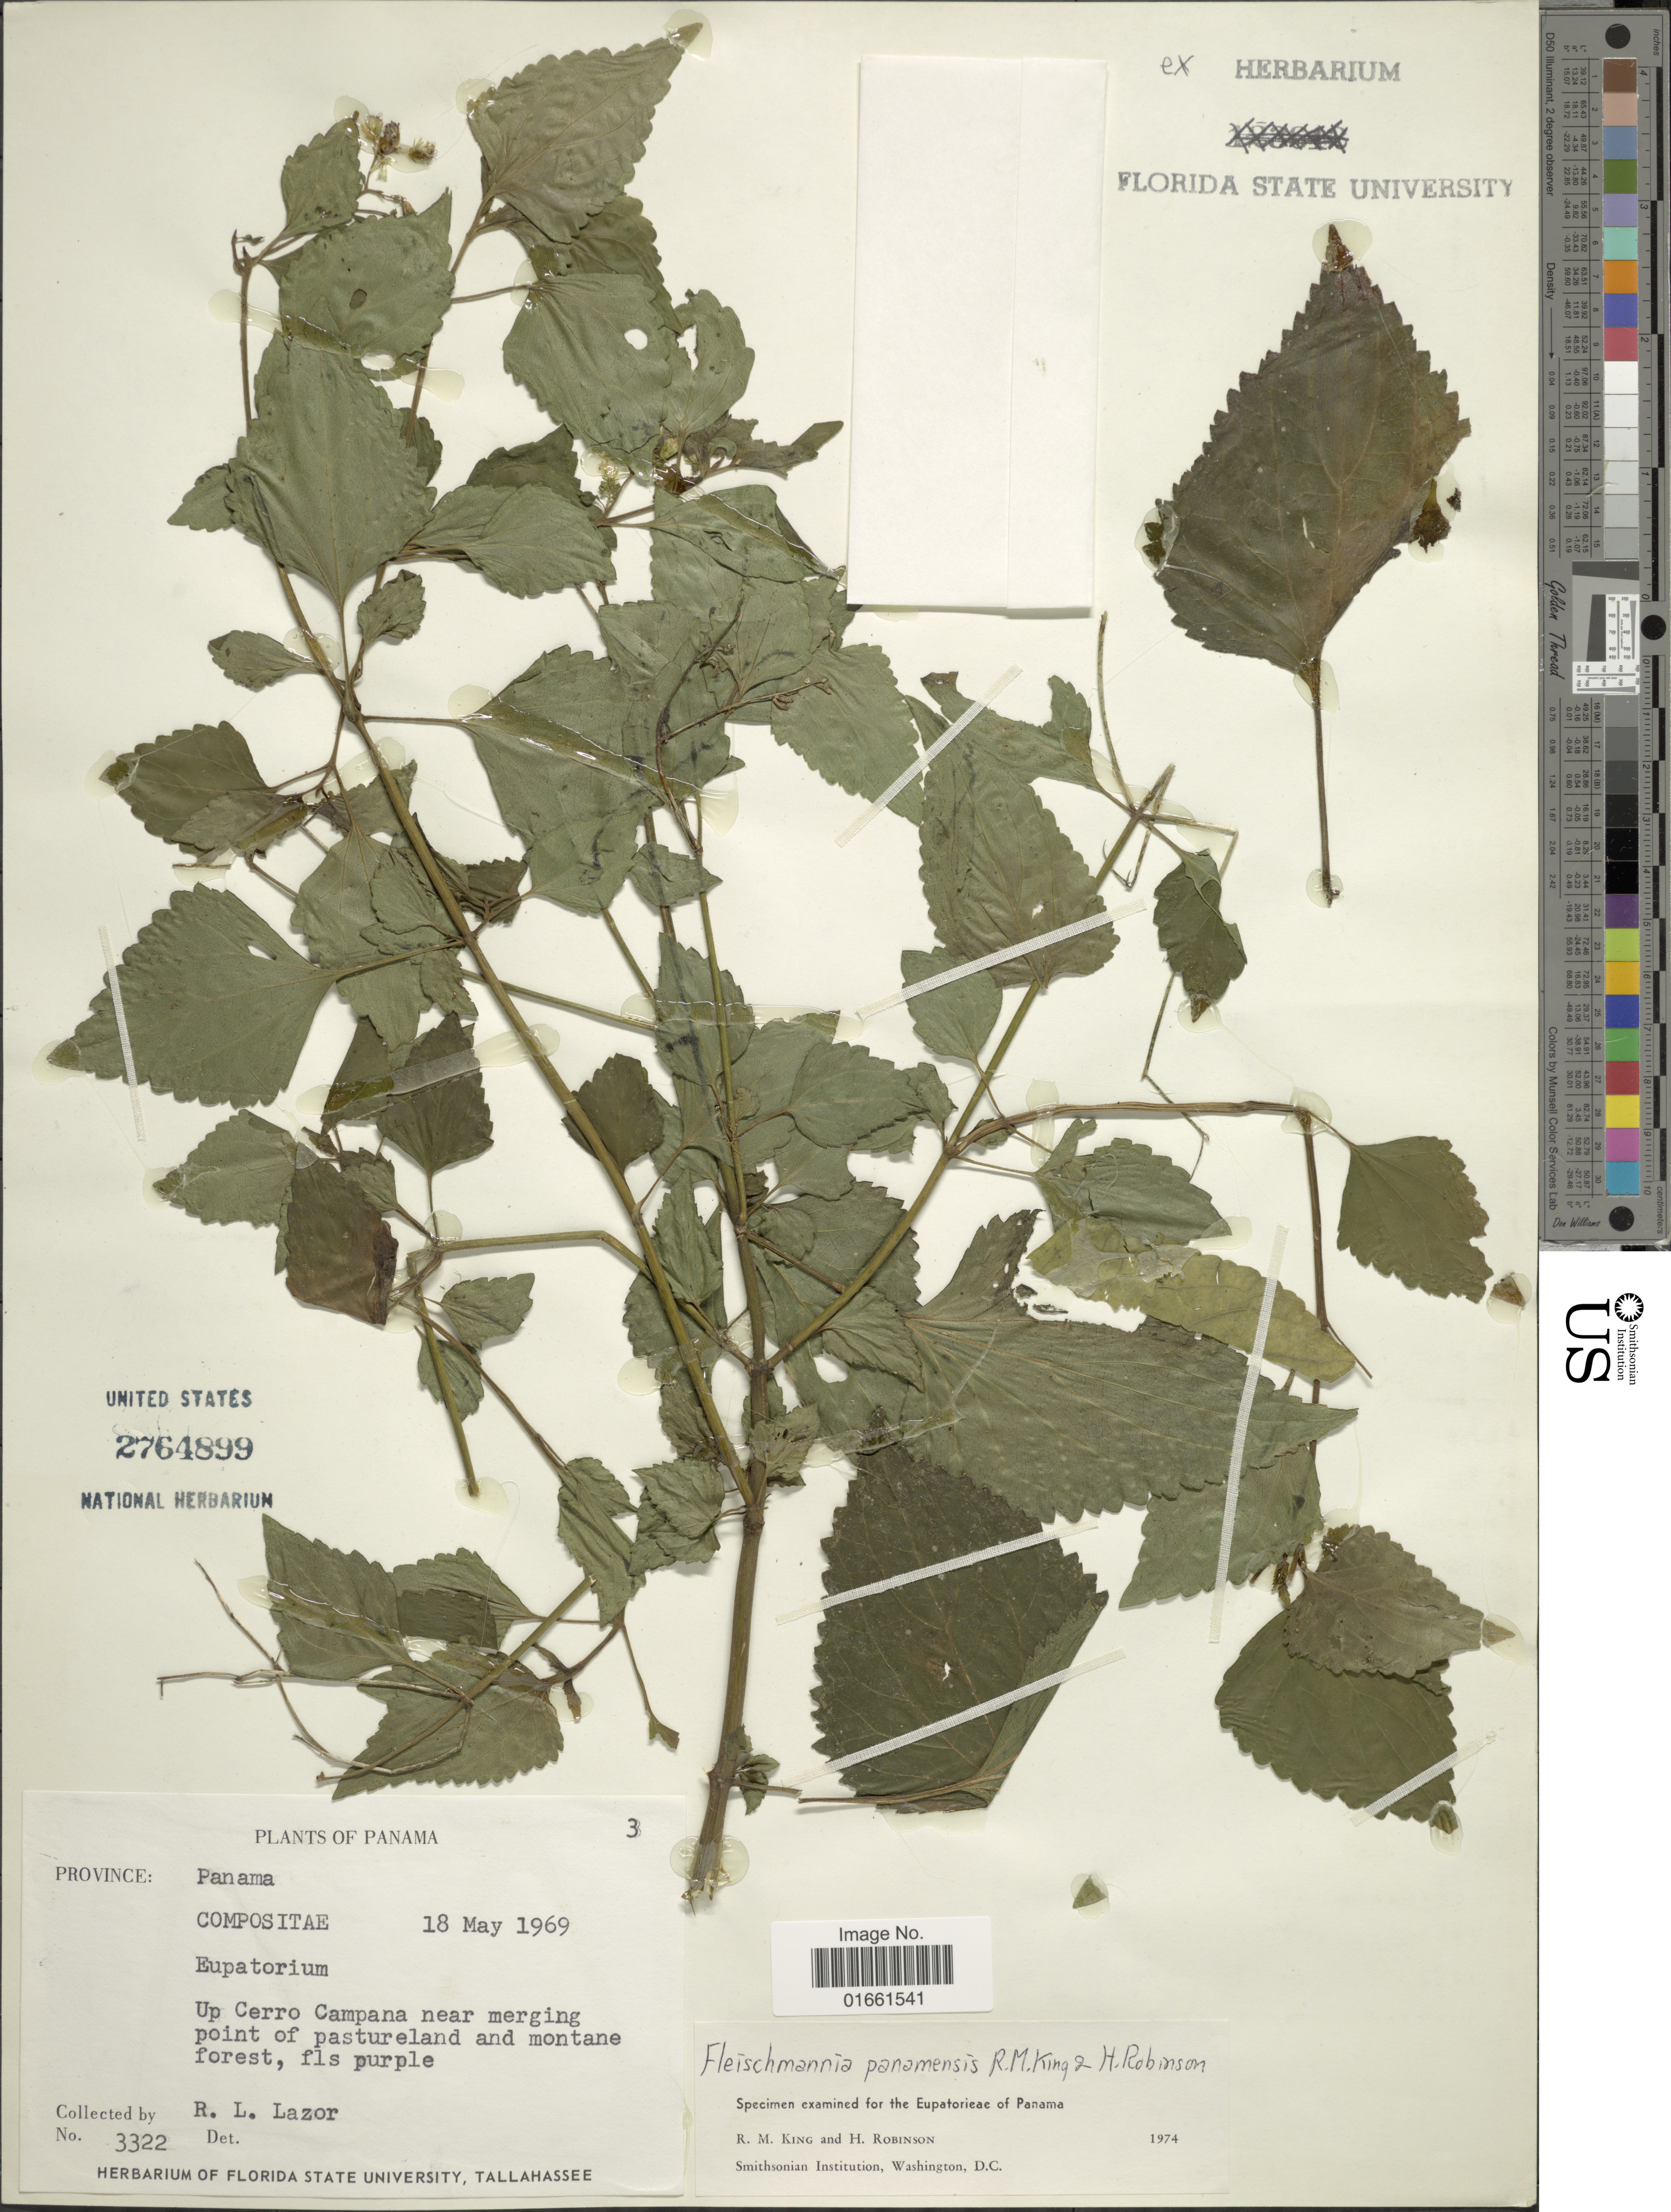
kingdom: Plantae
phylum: Tracheophyta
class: Magnoliopsida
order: Asterales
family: Asteraceae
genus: Fleischmannia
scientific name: Fleischmannia panamensis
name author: R.M. King & H. Rob.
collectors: R. L. Lazor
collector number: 3322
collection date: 1969-05-18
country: Panama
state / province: Panamá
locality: Province: Panama, Up Cerro Campana near merging point of pastureland and Montane forest.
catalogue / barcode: US 2764899